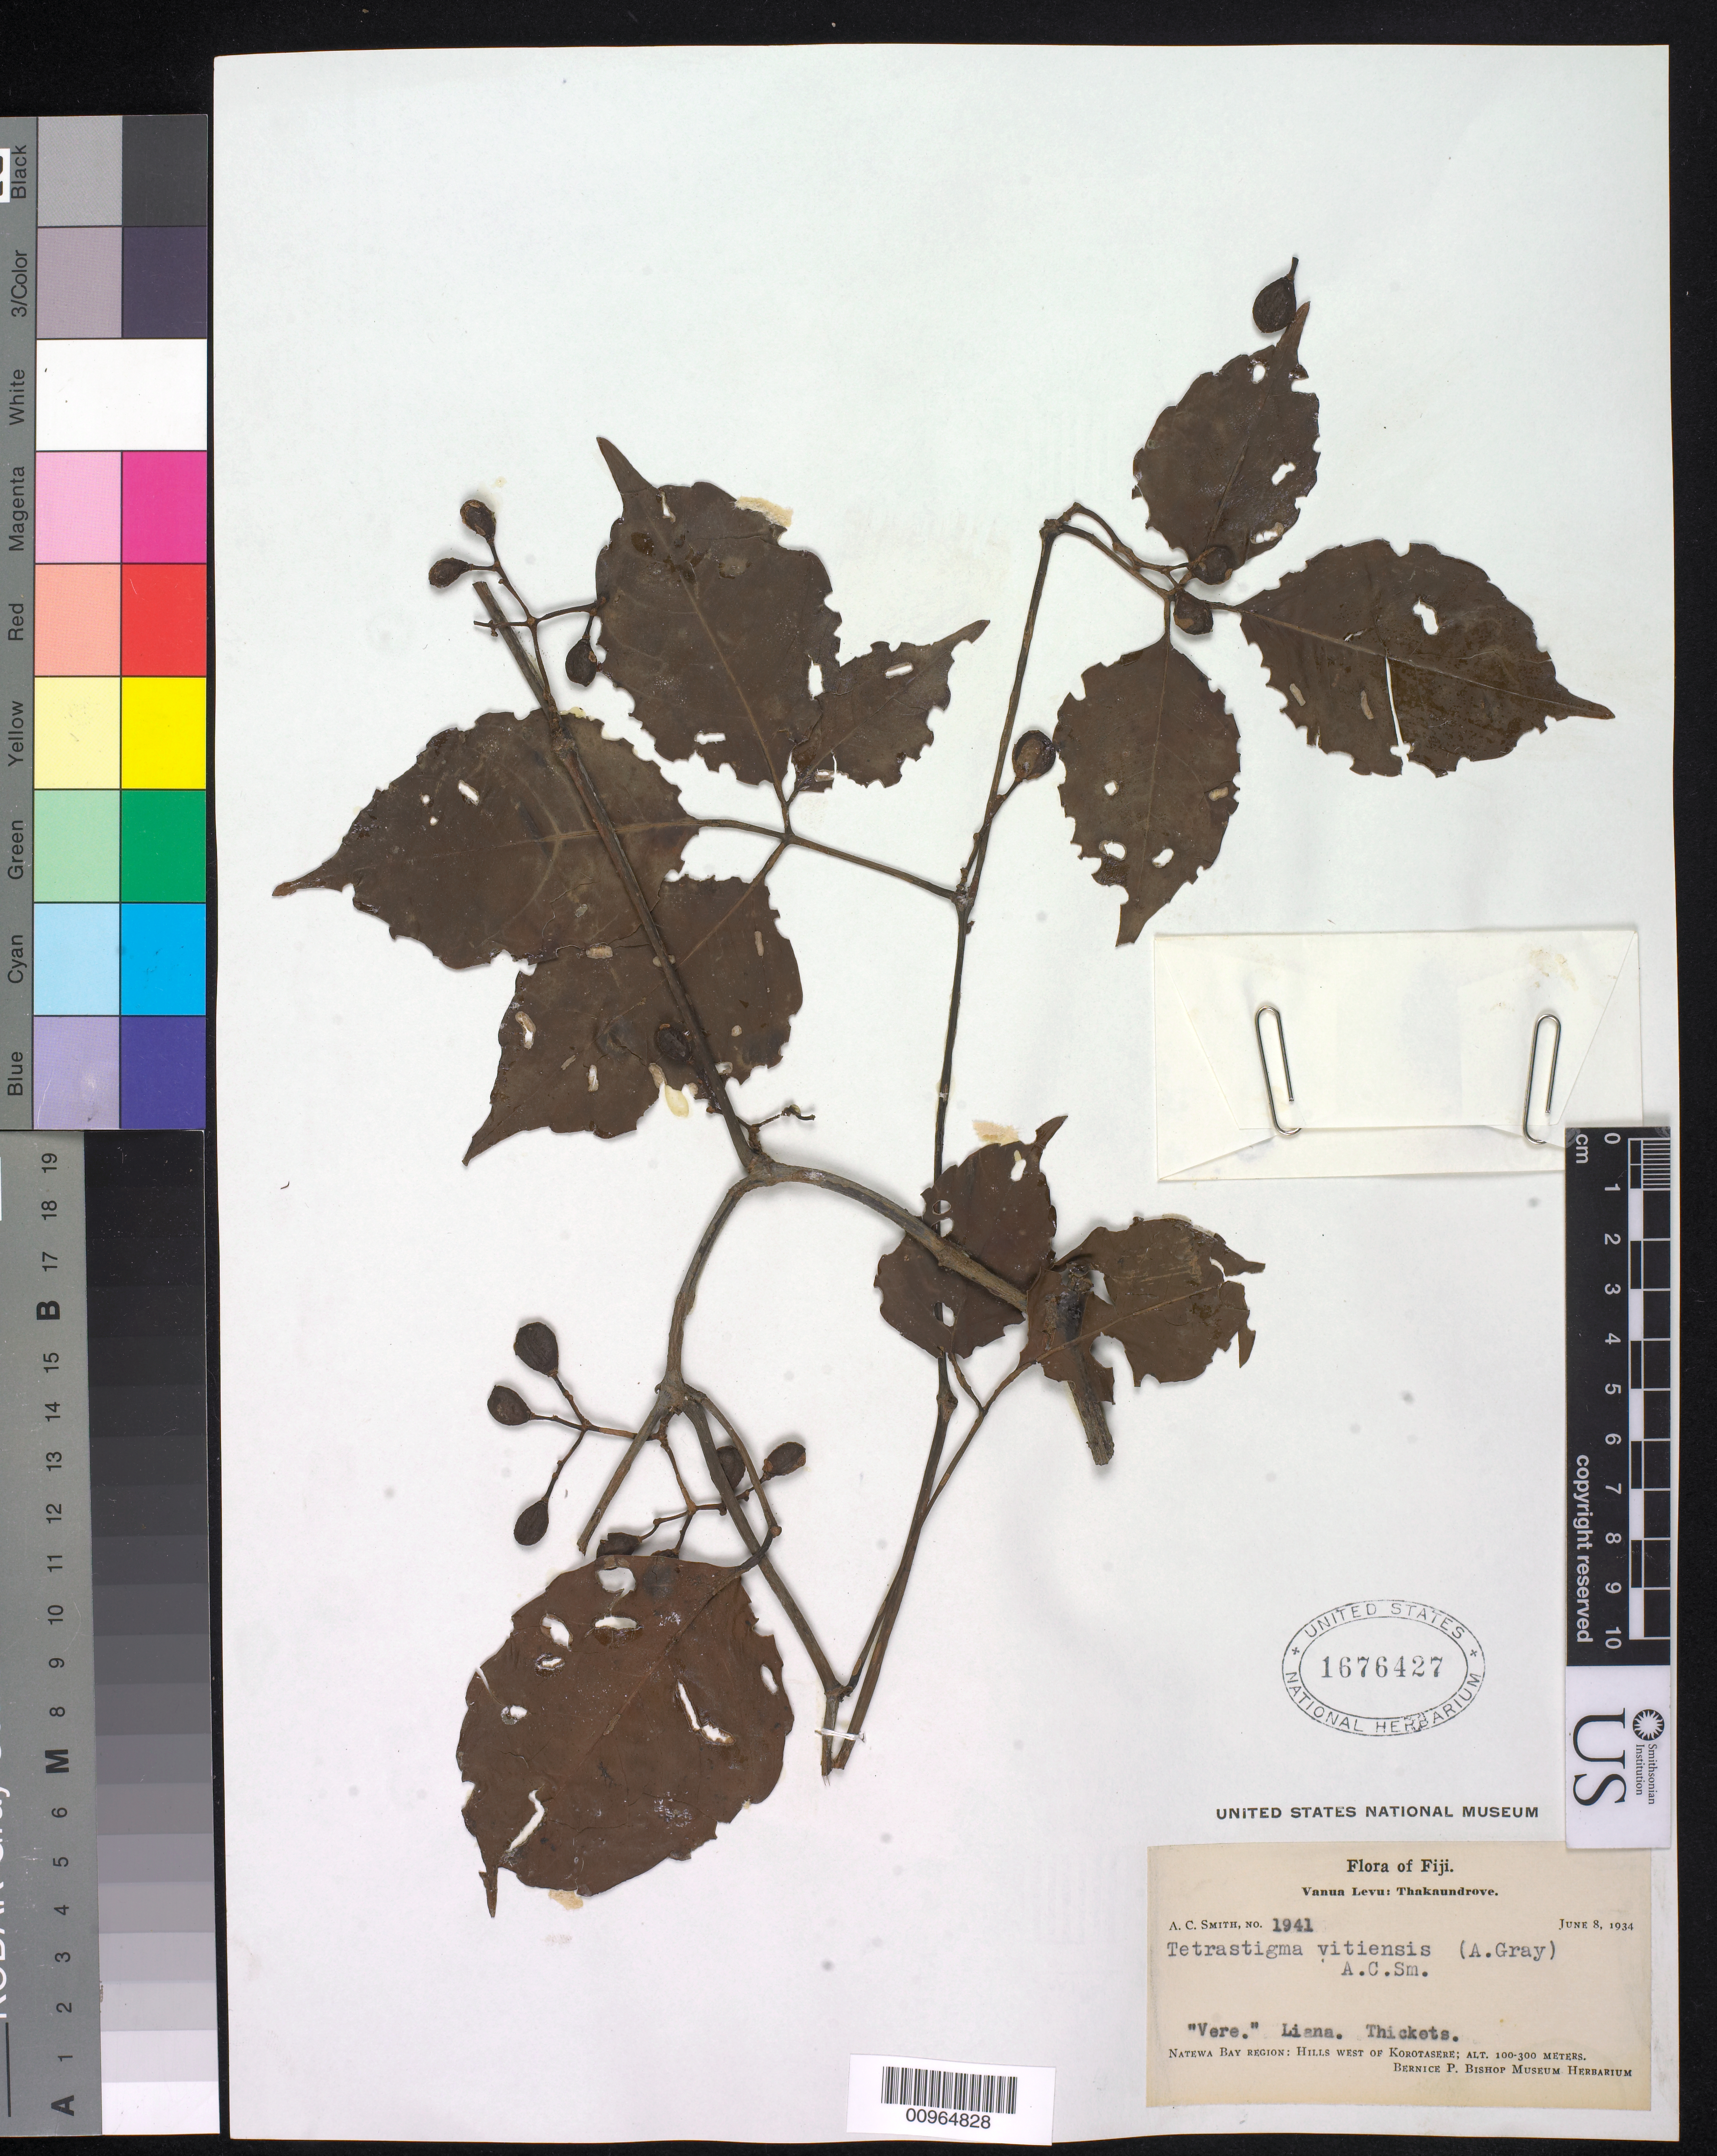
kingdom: Plantae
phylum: Tracheophyta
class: Magnoliopsida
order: Vitales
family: Vitaceae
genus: Tetrastigma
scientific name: Tetrastigma vitiensis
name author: (A. Gray) A.C. Sm.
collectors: C. A. Smith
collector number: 1941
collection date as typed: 08 Jun 1934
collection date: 1934-06-08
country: Fiji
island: Vanua Levu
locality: Natewa Bay Region: Hills west of Korotabere. Thickets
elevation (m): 100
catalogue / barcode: US 1676427